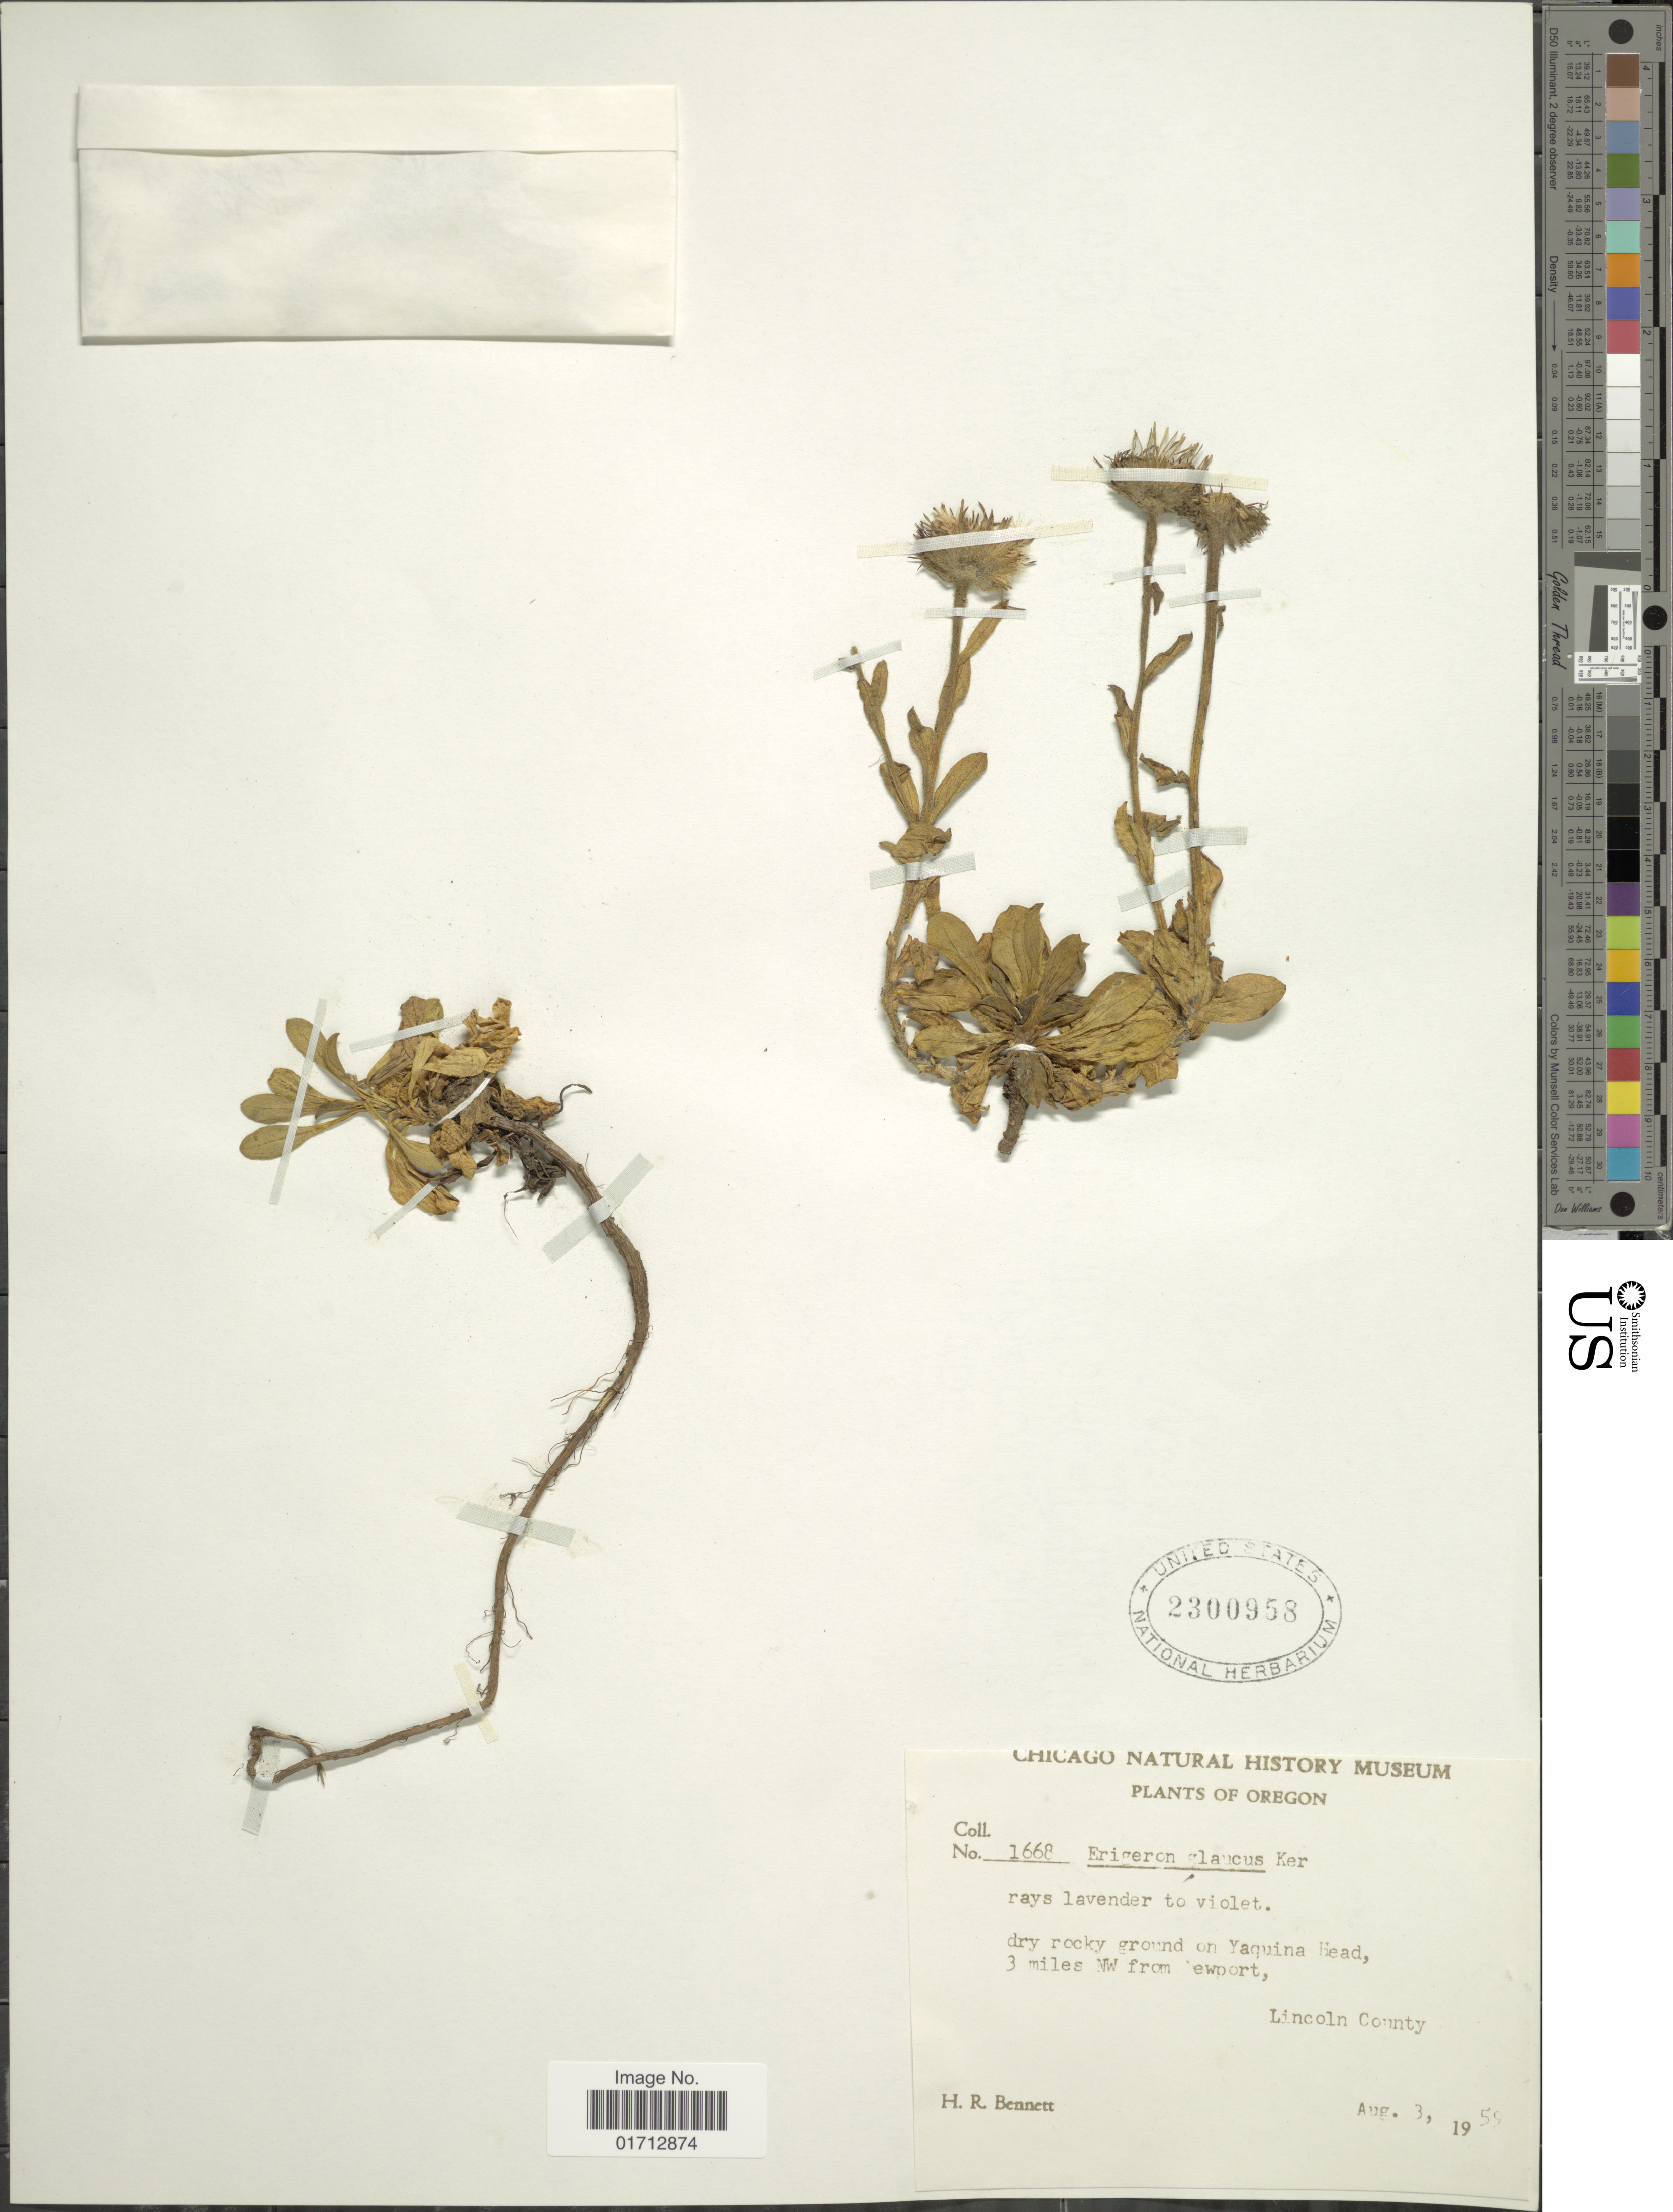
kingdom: Plantae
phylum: Tracheophyta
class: Magnoliopsida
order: Asterales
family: Asteraceae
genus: Erigeron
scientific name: Erigeron glaucus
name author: Ker Gawl.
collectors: H. R. Bennett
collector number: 1668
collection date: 1959-08-03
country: United States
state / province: Oregon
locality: On Yaquina Head, 3 miles NW from Newport, Lincoln County.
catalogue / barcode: US 2300958